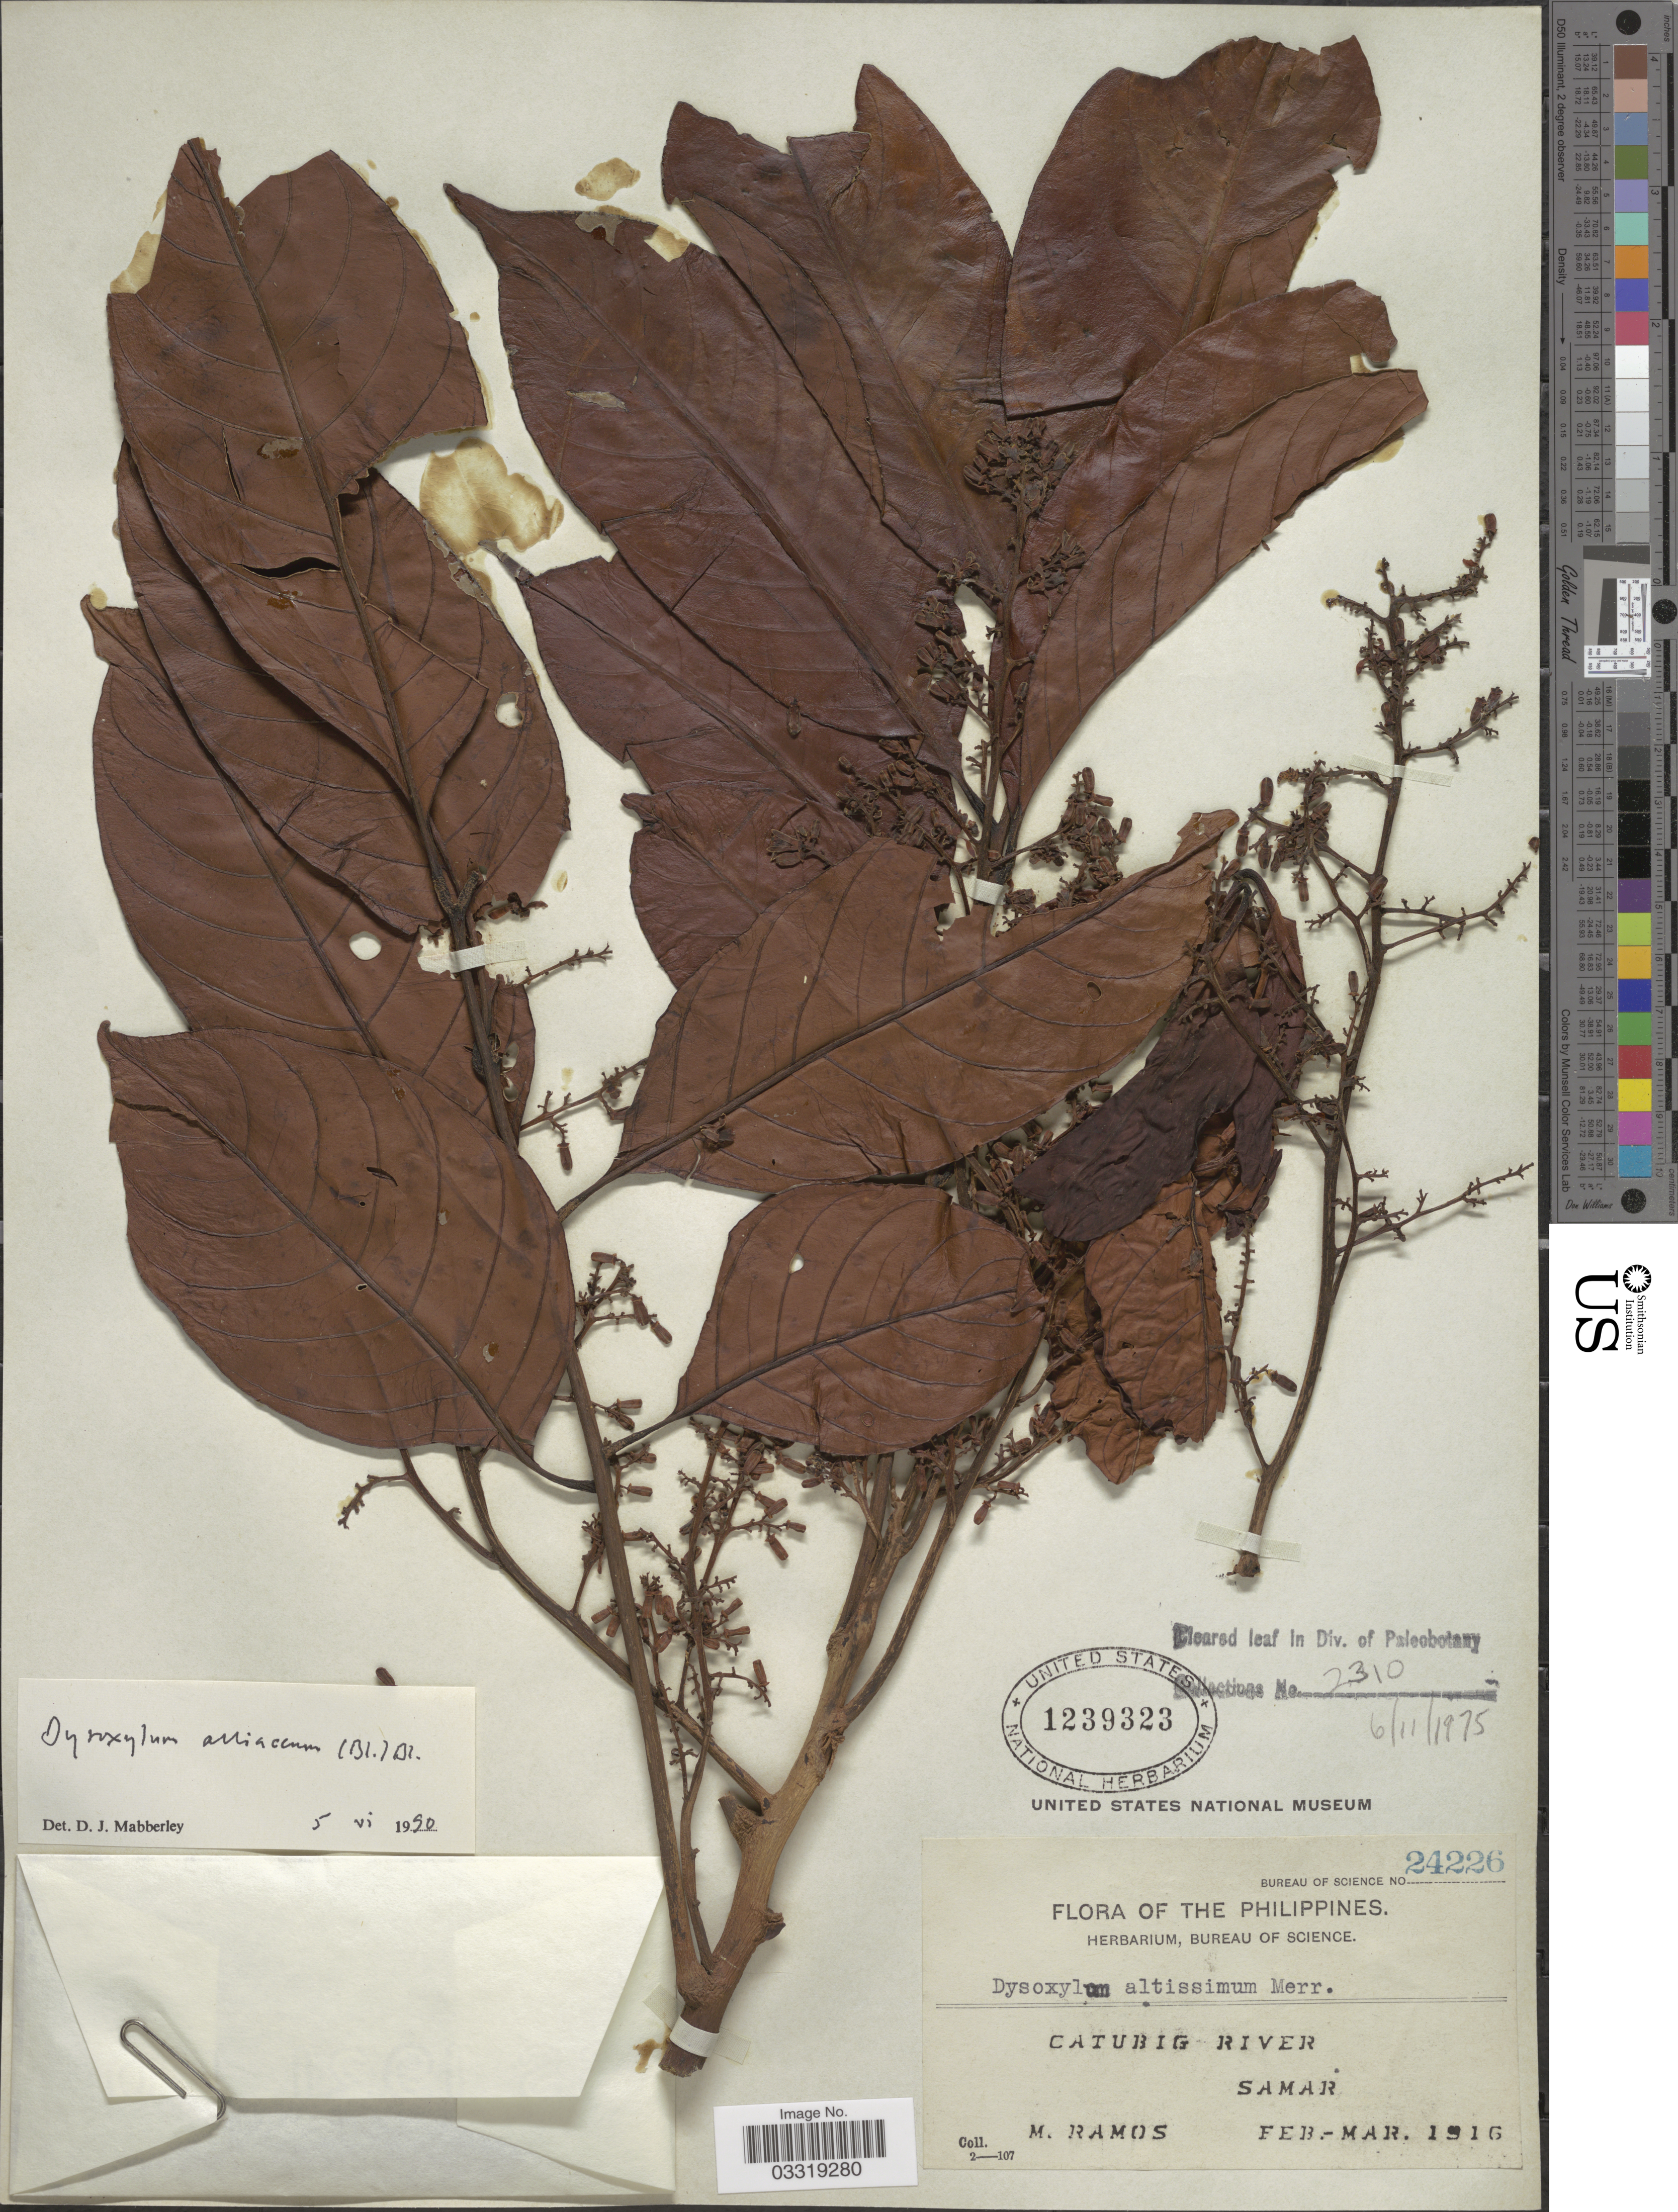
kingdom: Plantae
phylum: Tracheophyta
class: Magnoliopsida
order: Sapindales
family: Meliaceae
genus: Prasoxylon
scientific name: Prasoxylon alliaceum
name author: (Blume) M. Roem.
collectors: M. Ramos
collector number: Bureau of Science 24226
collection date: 1916-02/1916-03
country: Philippines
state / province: Eastern Visayas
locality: Catubig River, Samar.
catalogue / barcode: US 1239323